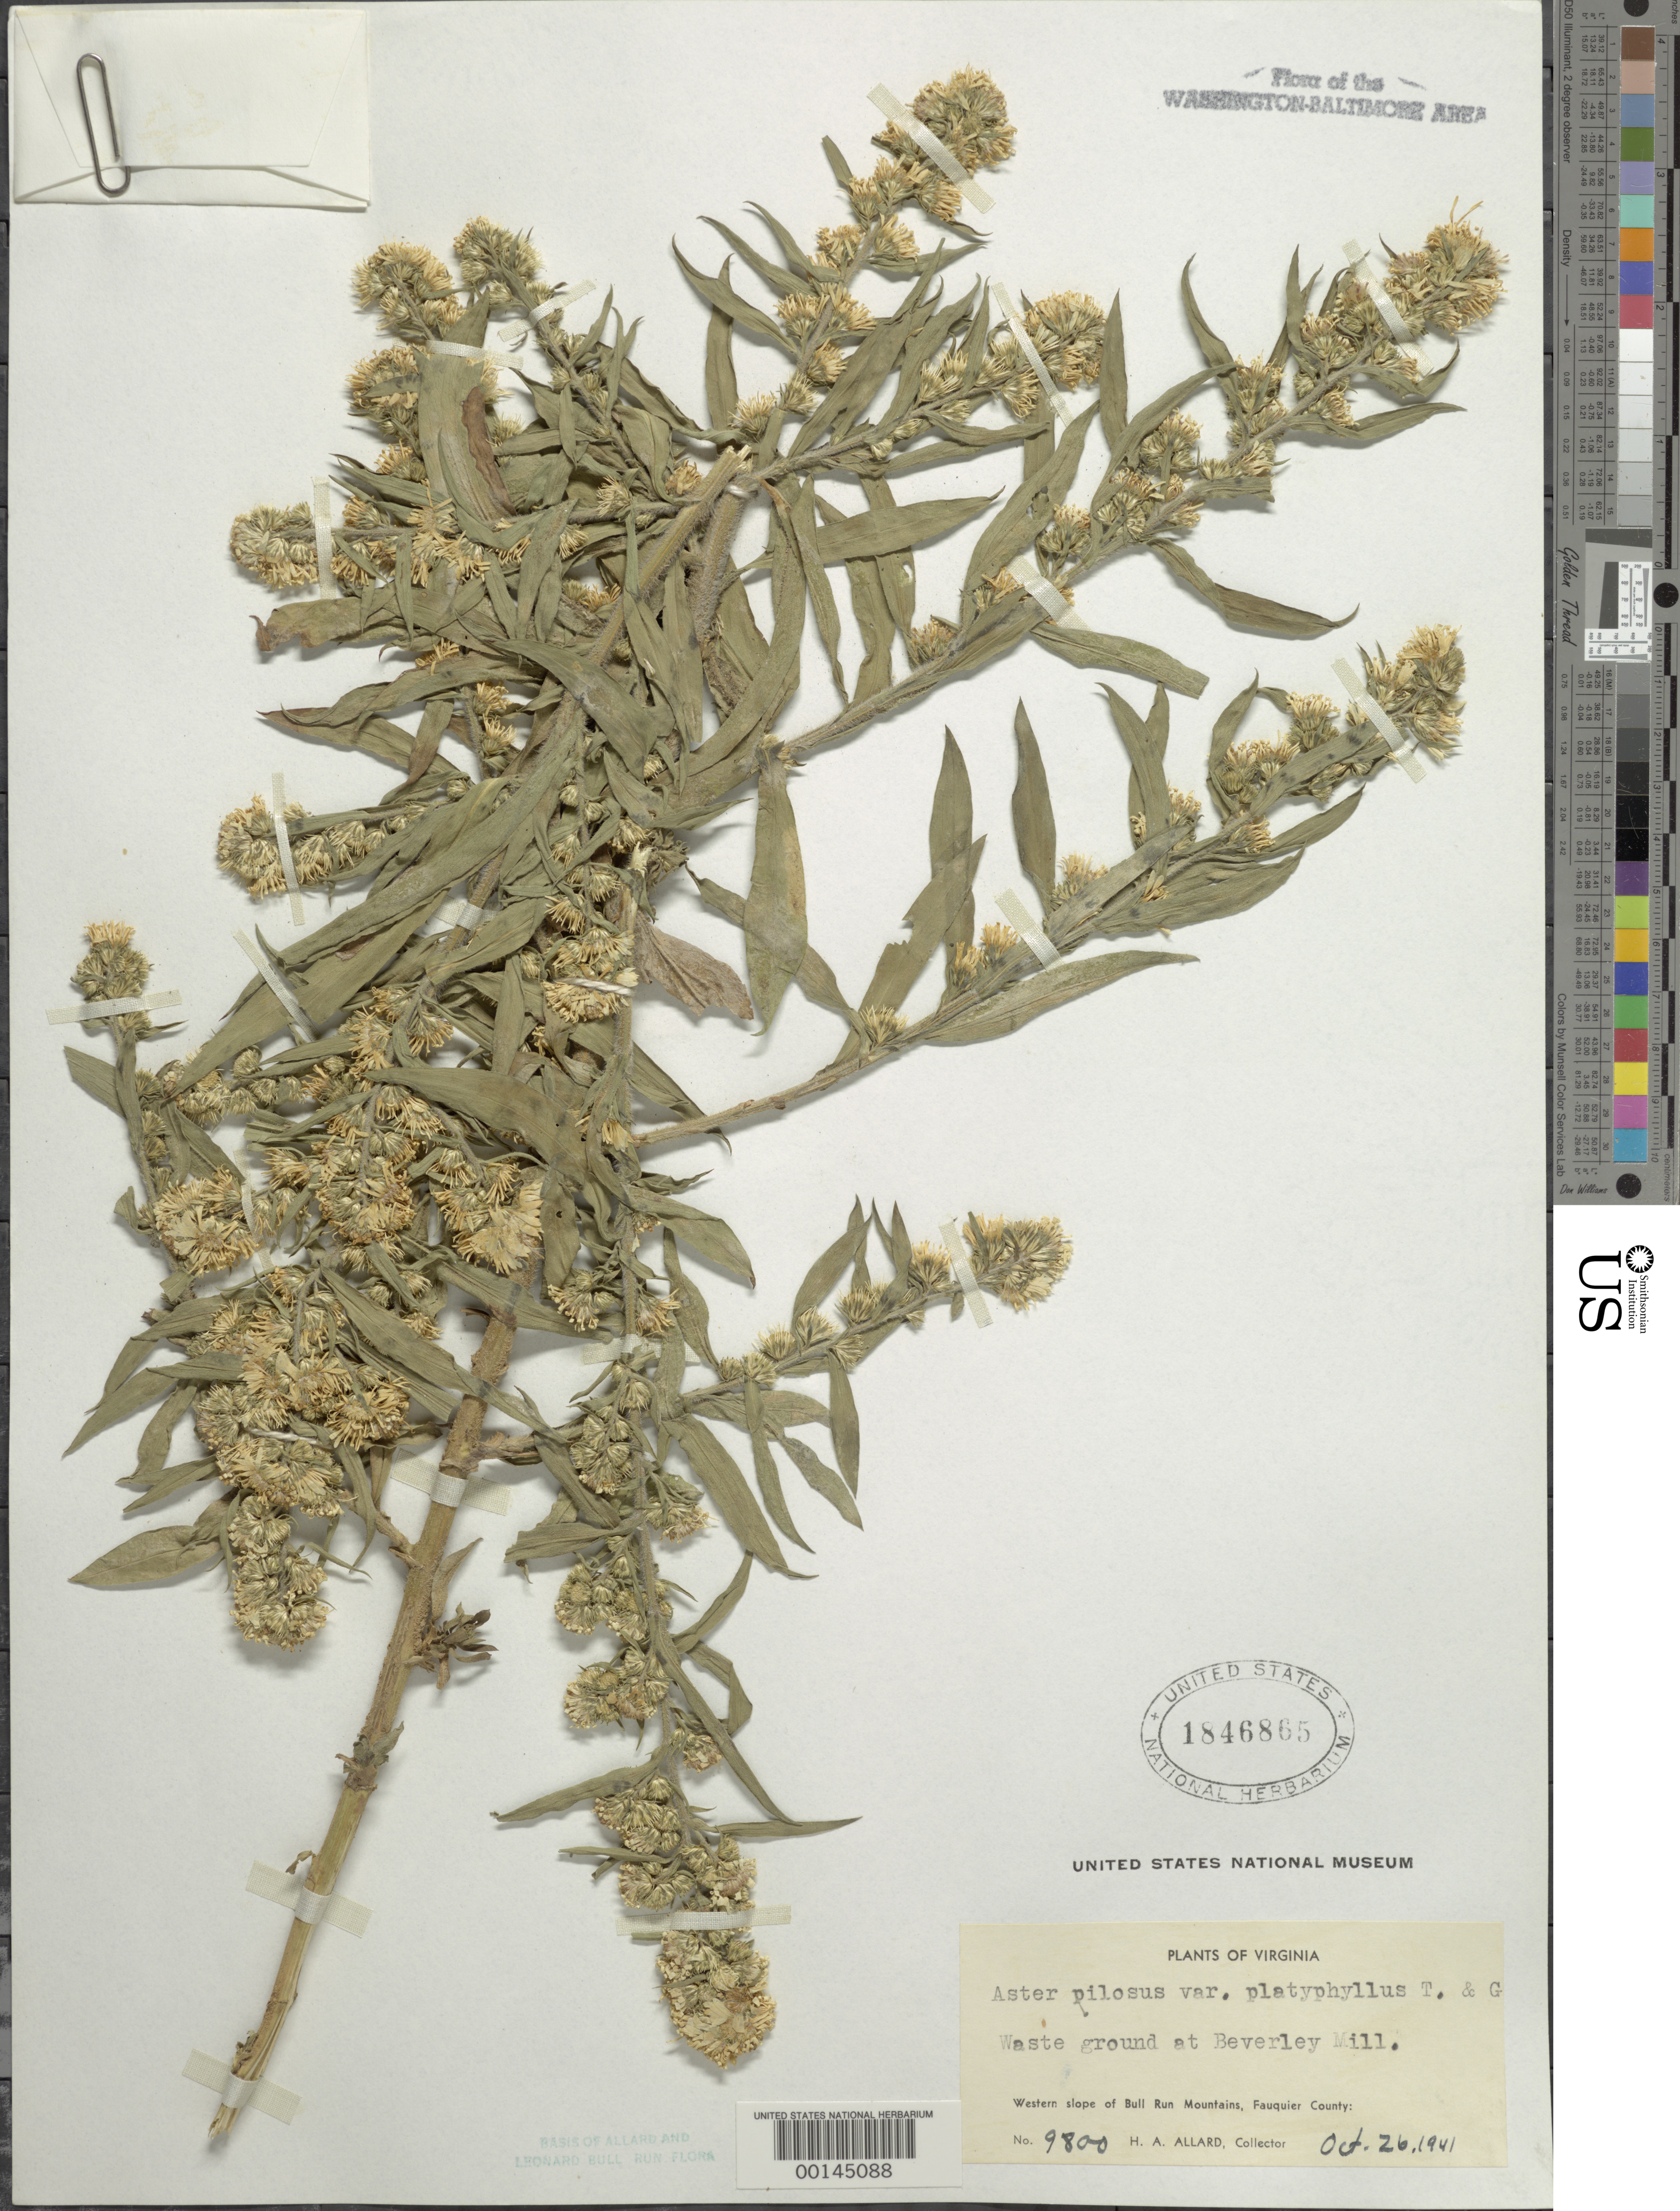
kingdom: Plantae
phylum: Tracheophyta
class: Magnoliopsida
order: Asterales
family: Asteraceae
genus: Symphyotrichum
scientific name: Symphyotrichum pilosum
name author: (Willd.) G.L. Nesom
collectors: H. A. Allard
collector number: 9800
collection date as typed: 26 Oct 1941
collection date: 1941-10-26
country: United States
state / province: Virginia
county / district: Fauquier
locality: Beverley Mill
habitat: Waste ground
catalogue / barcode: US 1846865